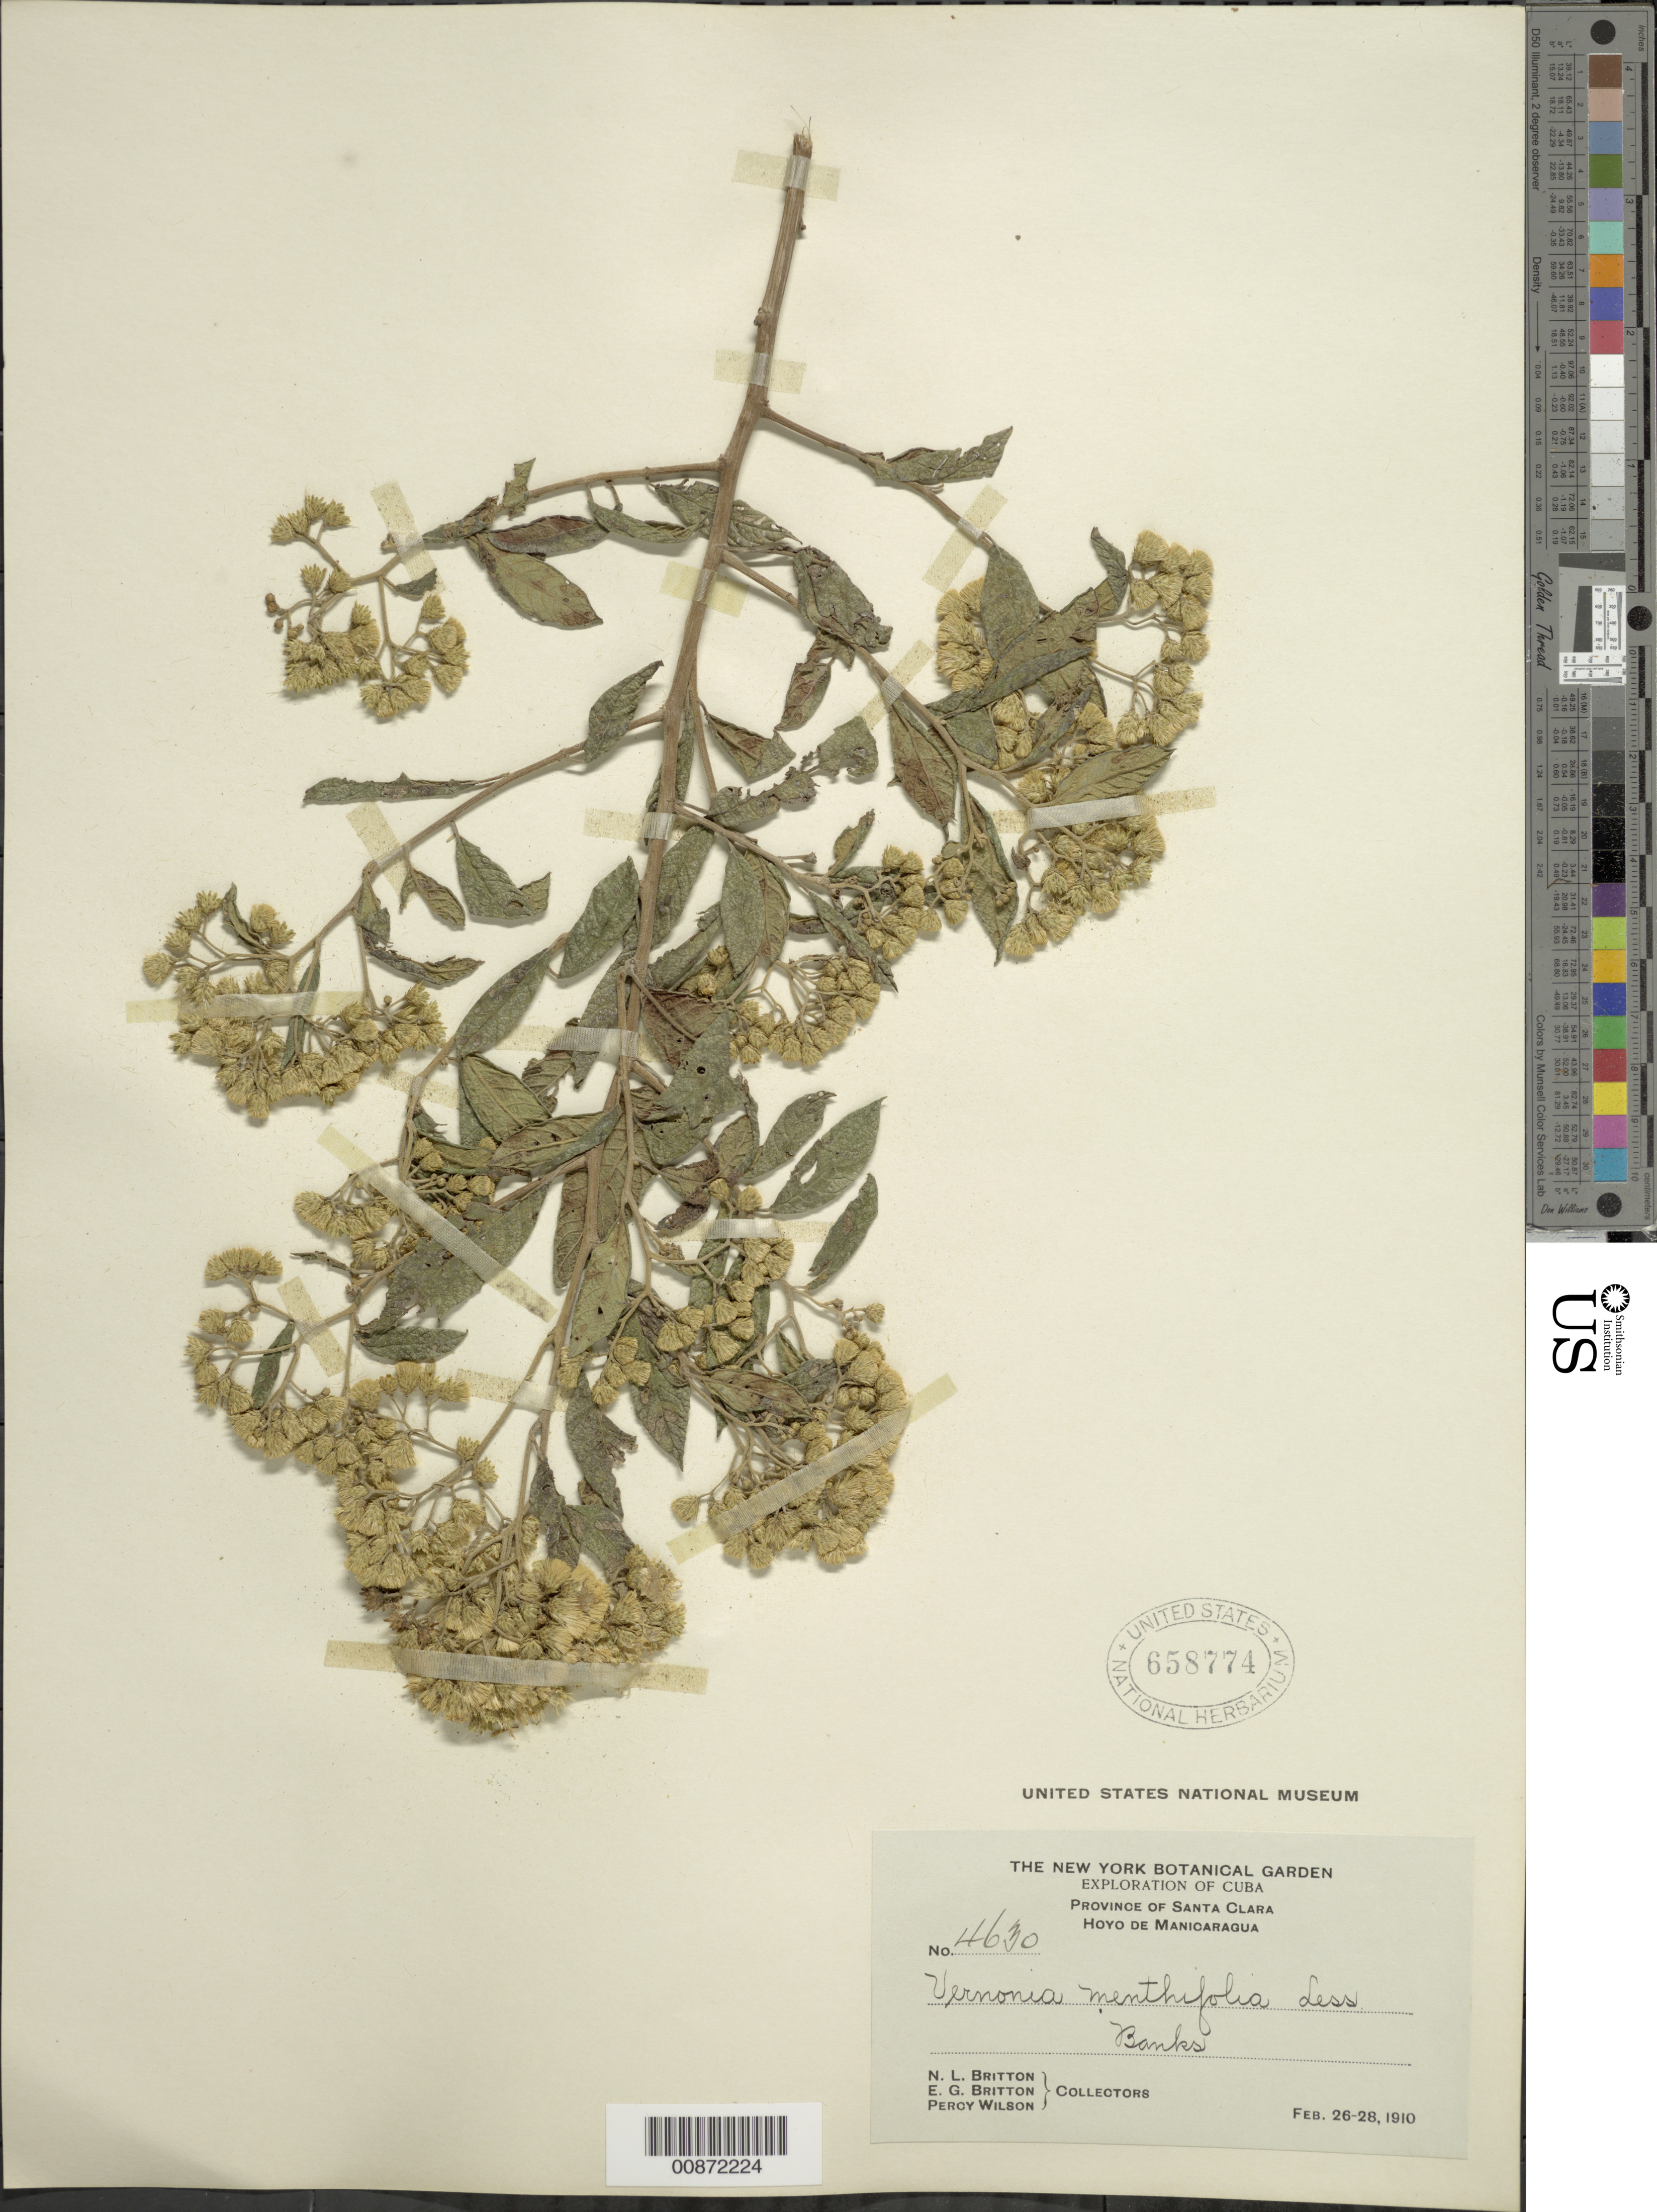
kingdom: Plantae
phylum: Tracheophyta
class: Magnoliopsida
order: Asterales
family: Asteraceae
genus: Vernonanthura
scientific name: Vernonanthura menthifolia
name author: (Poepp. ex Spreng.) H. Rob.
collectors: N. Britton, E. G. Britton & P. Wilson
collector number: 4630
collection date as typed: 26 Feb 1910 to 28 Feb 1910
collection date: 1910-02-26/1910-02-28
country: Cuba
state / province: Las Villas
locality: Hoyo de Manicaragua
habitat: Banks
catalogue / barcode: US 658774